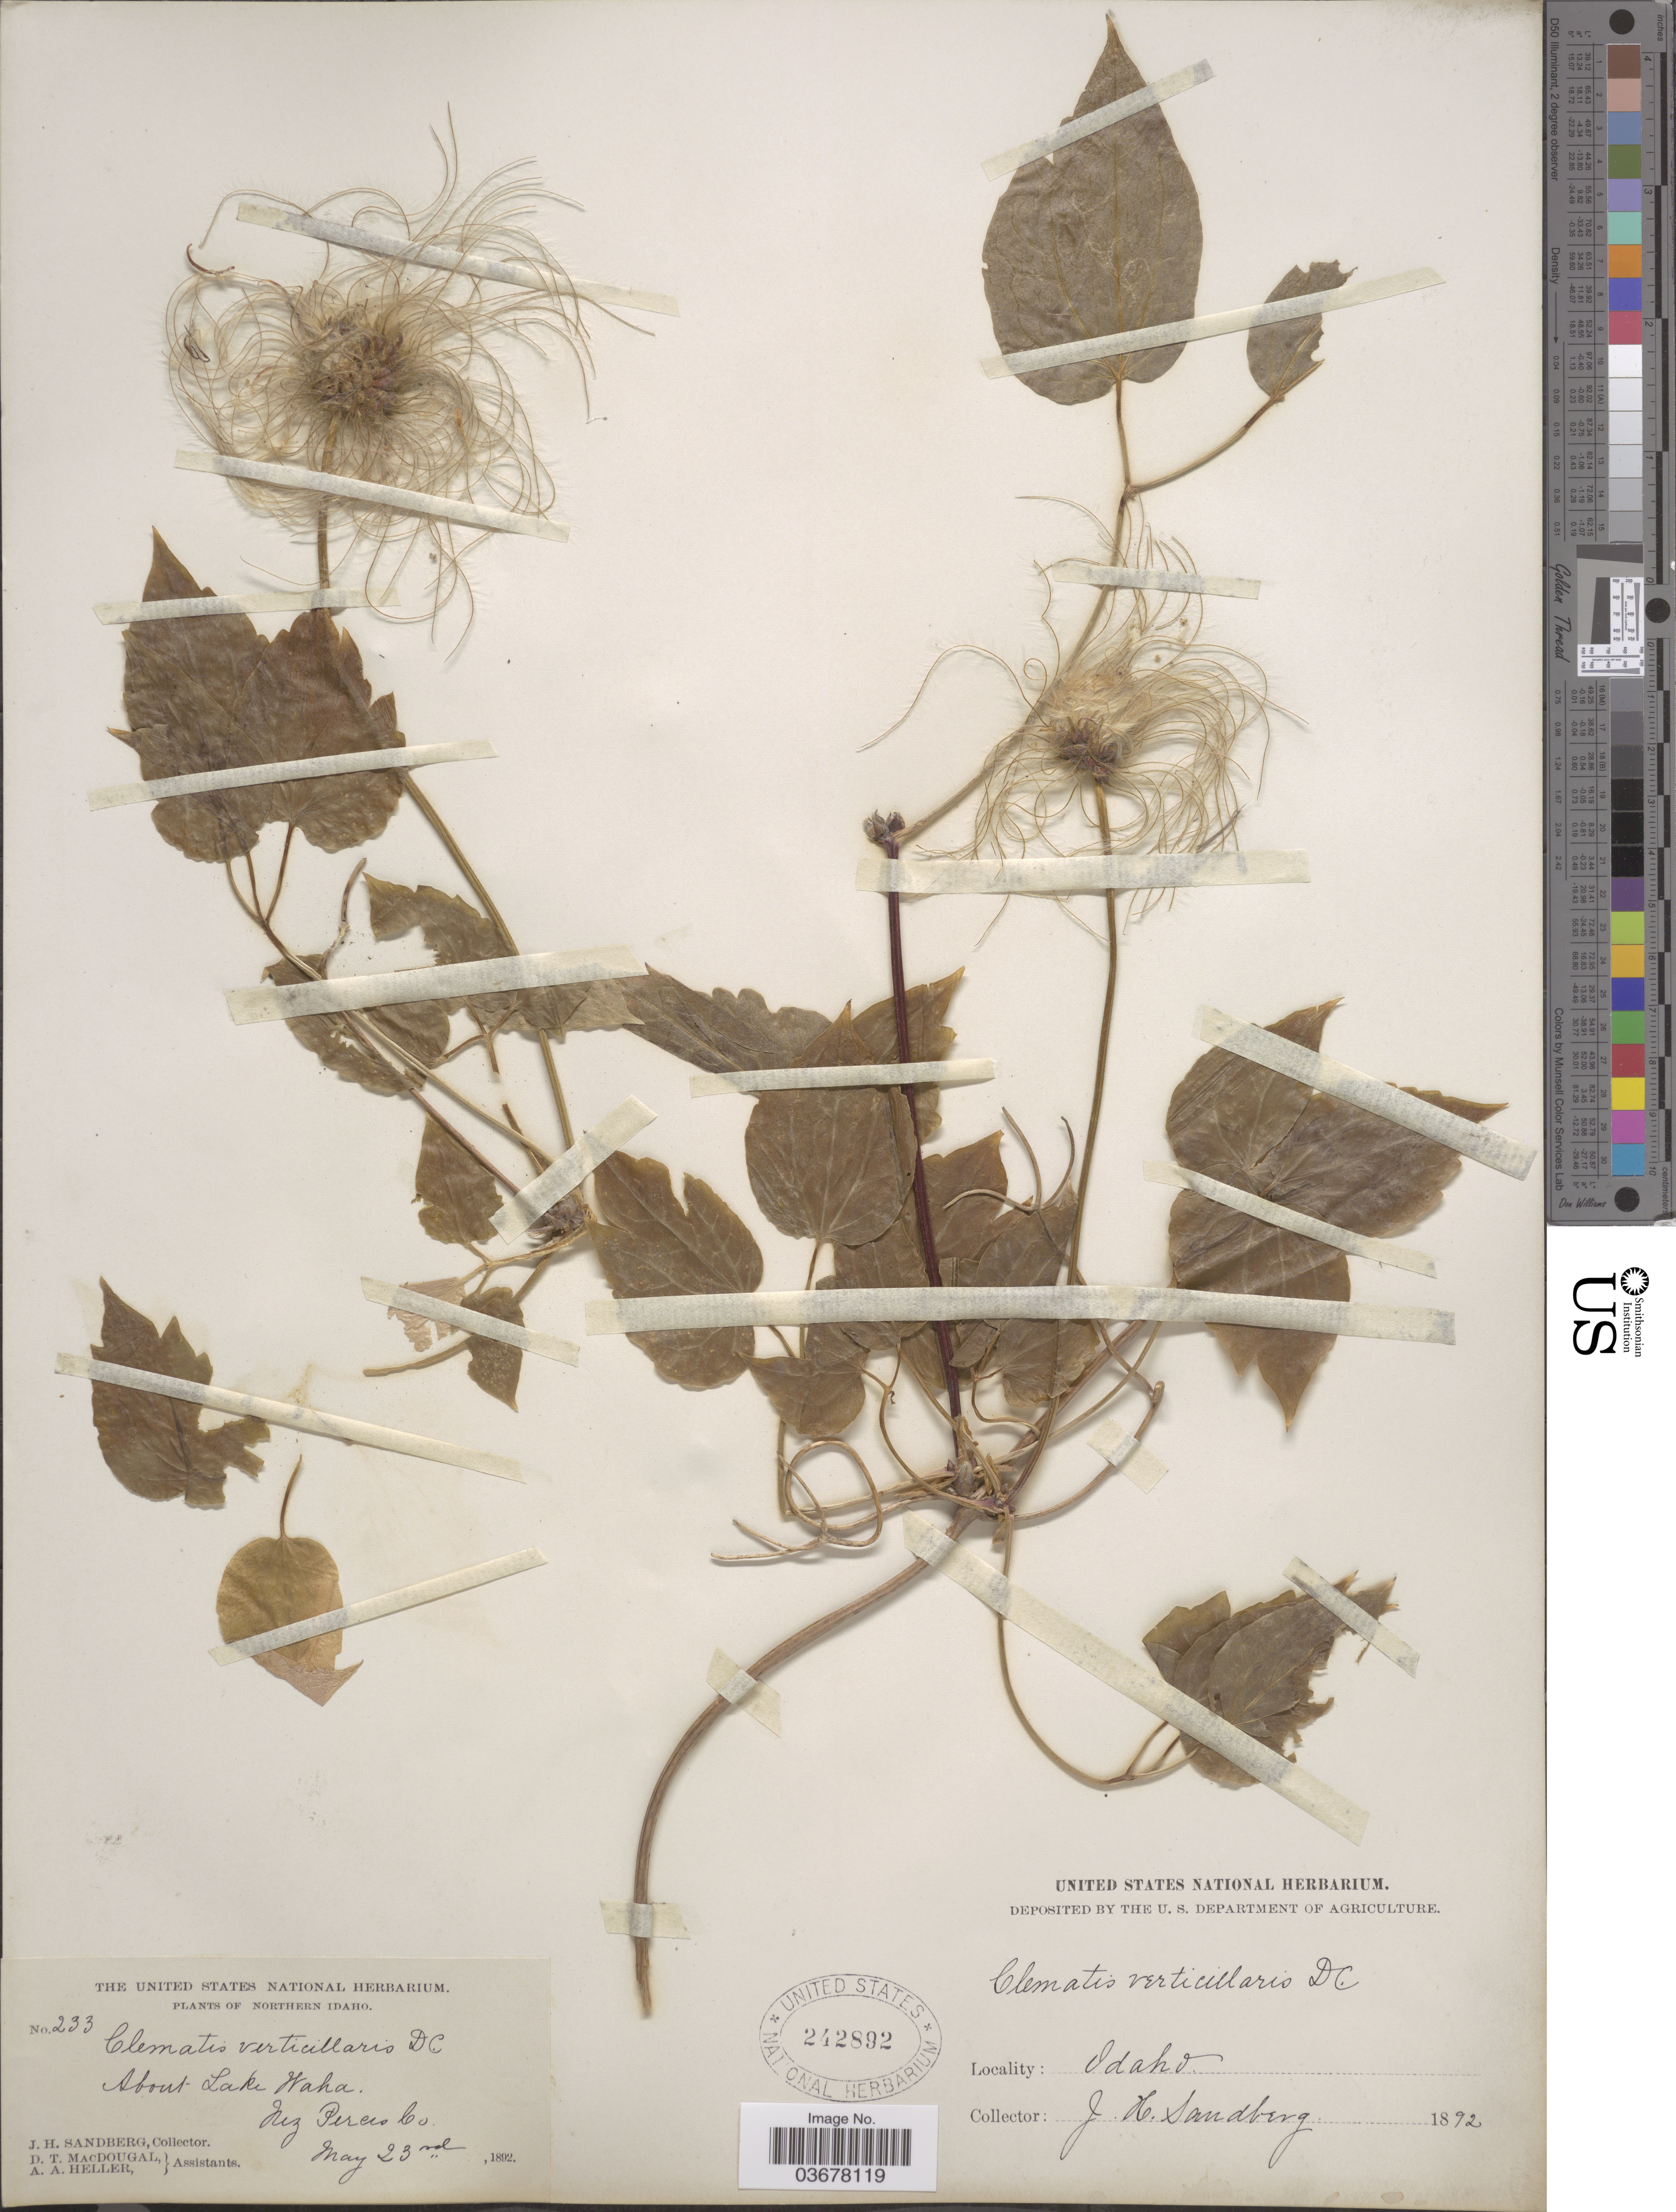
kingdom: Plantae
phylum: Tracheophyta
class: Magnoliopsida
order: Ranunculales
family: Ranunculaceae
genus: Clematis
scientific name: Clematis occidentalis var. grosseserrata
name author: (Rydb.) J.S. Pringle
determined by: Strong, M. T., (US), Smithsonian Institution - National Museum of Natural History (UNITED STATES)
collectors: J. H. Sandberg, D. T. MacDougal & A. A. Heller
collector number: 233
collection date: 1892-05-23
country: United States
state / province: Idaho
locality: Northern Idaho. About Lake Waha. Nez Perces Co.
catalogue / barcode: US 242892